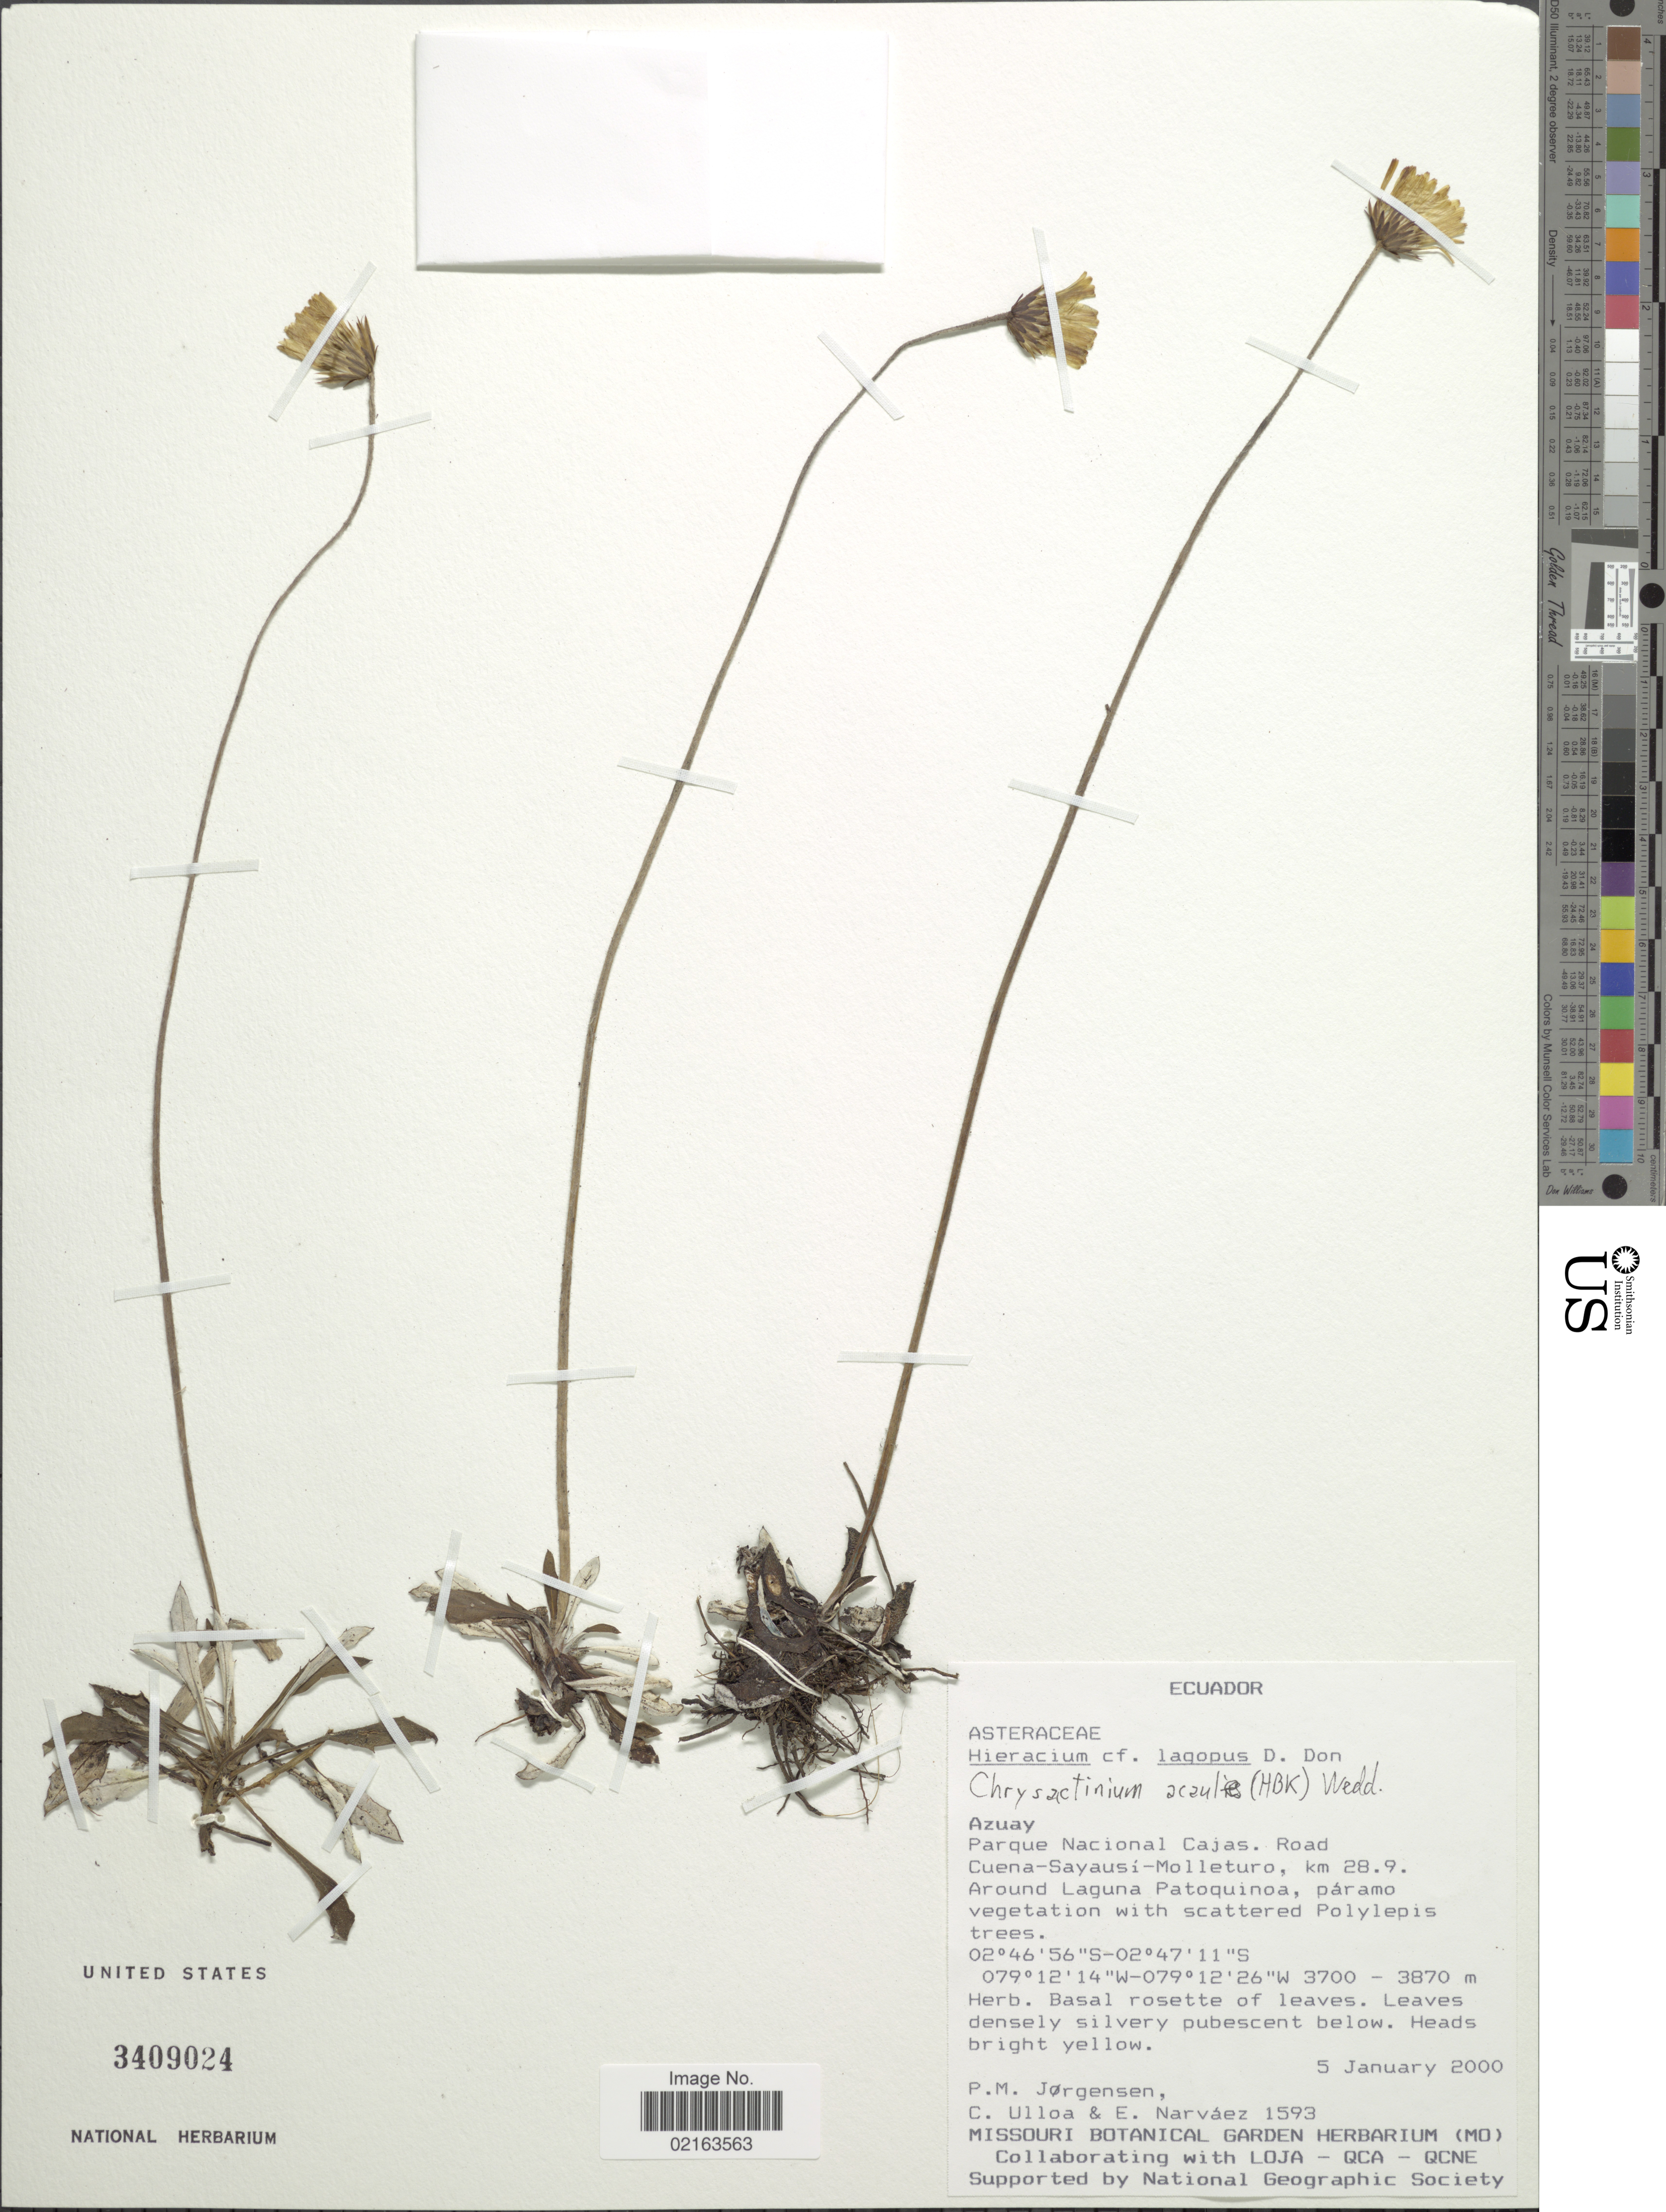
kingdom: Plantae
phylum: Tracheophyta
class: Magnoliopsida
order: Asterales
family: Asteraceae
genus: Chrysactinium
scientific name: Chrysactinium acaule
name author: (Kunth) Wedd.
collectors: P. Jørgensen, C. Ulloa & E. Narváez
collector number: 1593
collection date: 2000-01-05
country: Ecuador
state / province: Azuay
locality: Azuay. Parque Nacional Cajas. Road Cuena-Sayausí-Molleturo, km 28.9. Around Laguna Patoquinoa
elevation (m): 3700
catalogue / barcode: US 3409024